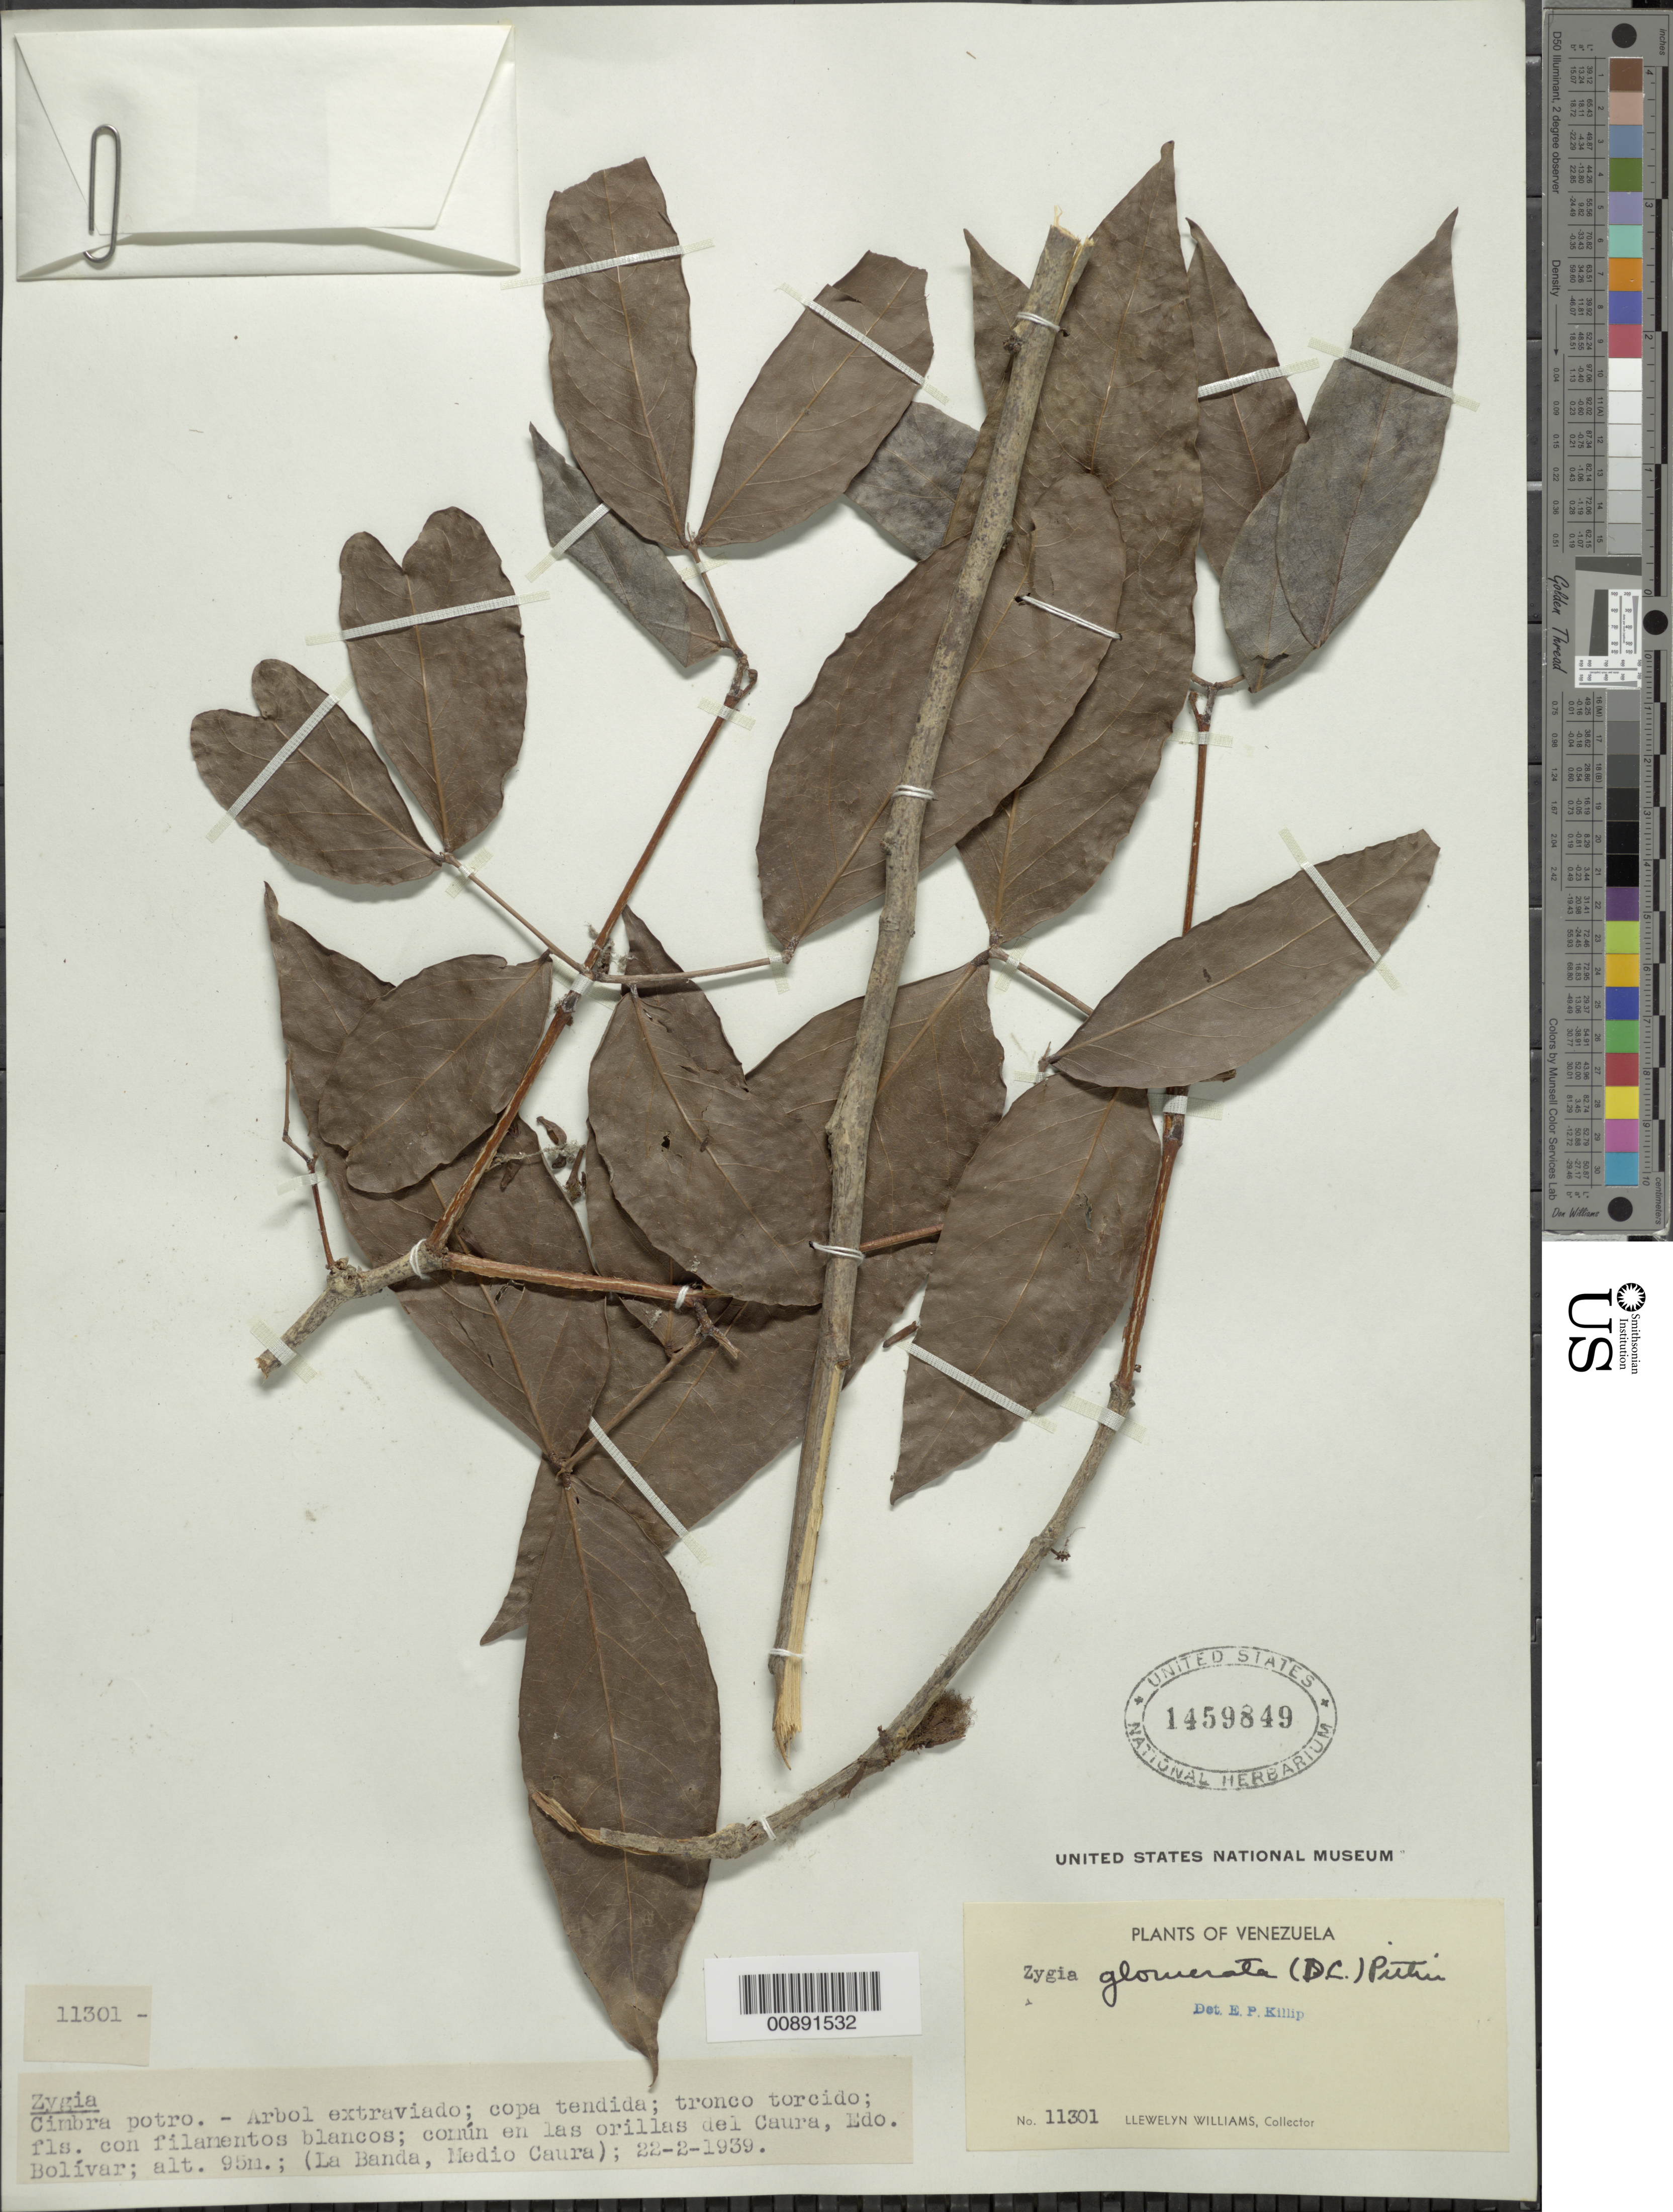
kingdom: Plantae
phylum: Tracheophyta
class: Magnoliopsida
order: Fabales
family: Fabaceae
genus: Zygia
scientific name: Zygia cataractae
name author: (Kunth) L. Rico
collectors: Ll. Williams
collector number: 11301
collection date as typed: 22-Feb-39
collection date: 1939-02-22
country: Venezuela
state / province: Bolívar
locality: La Banda, Medio Caura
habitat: Orillas del rio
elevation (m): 95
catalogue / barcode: US 1459849